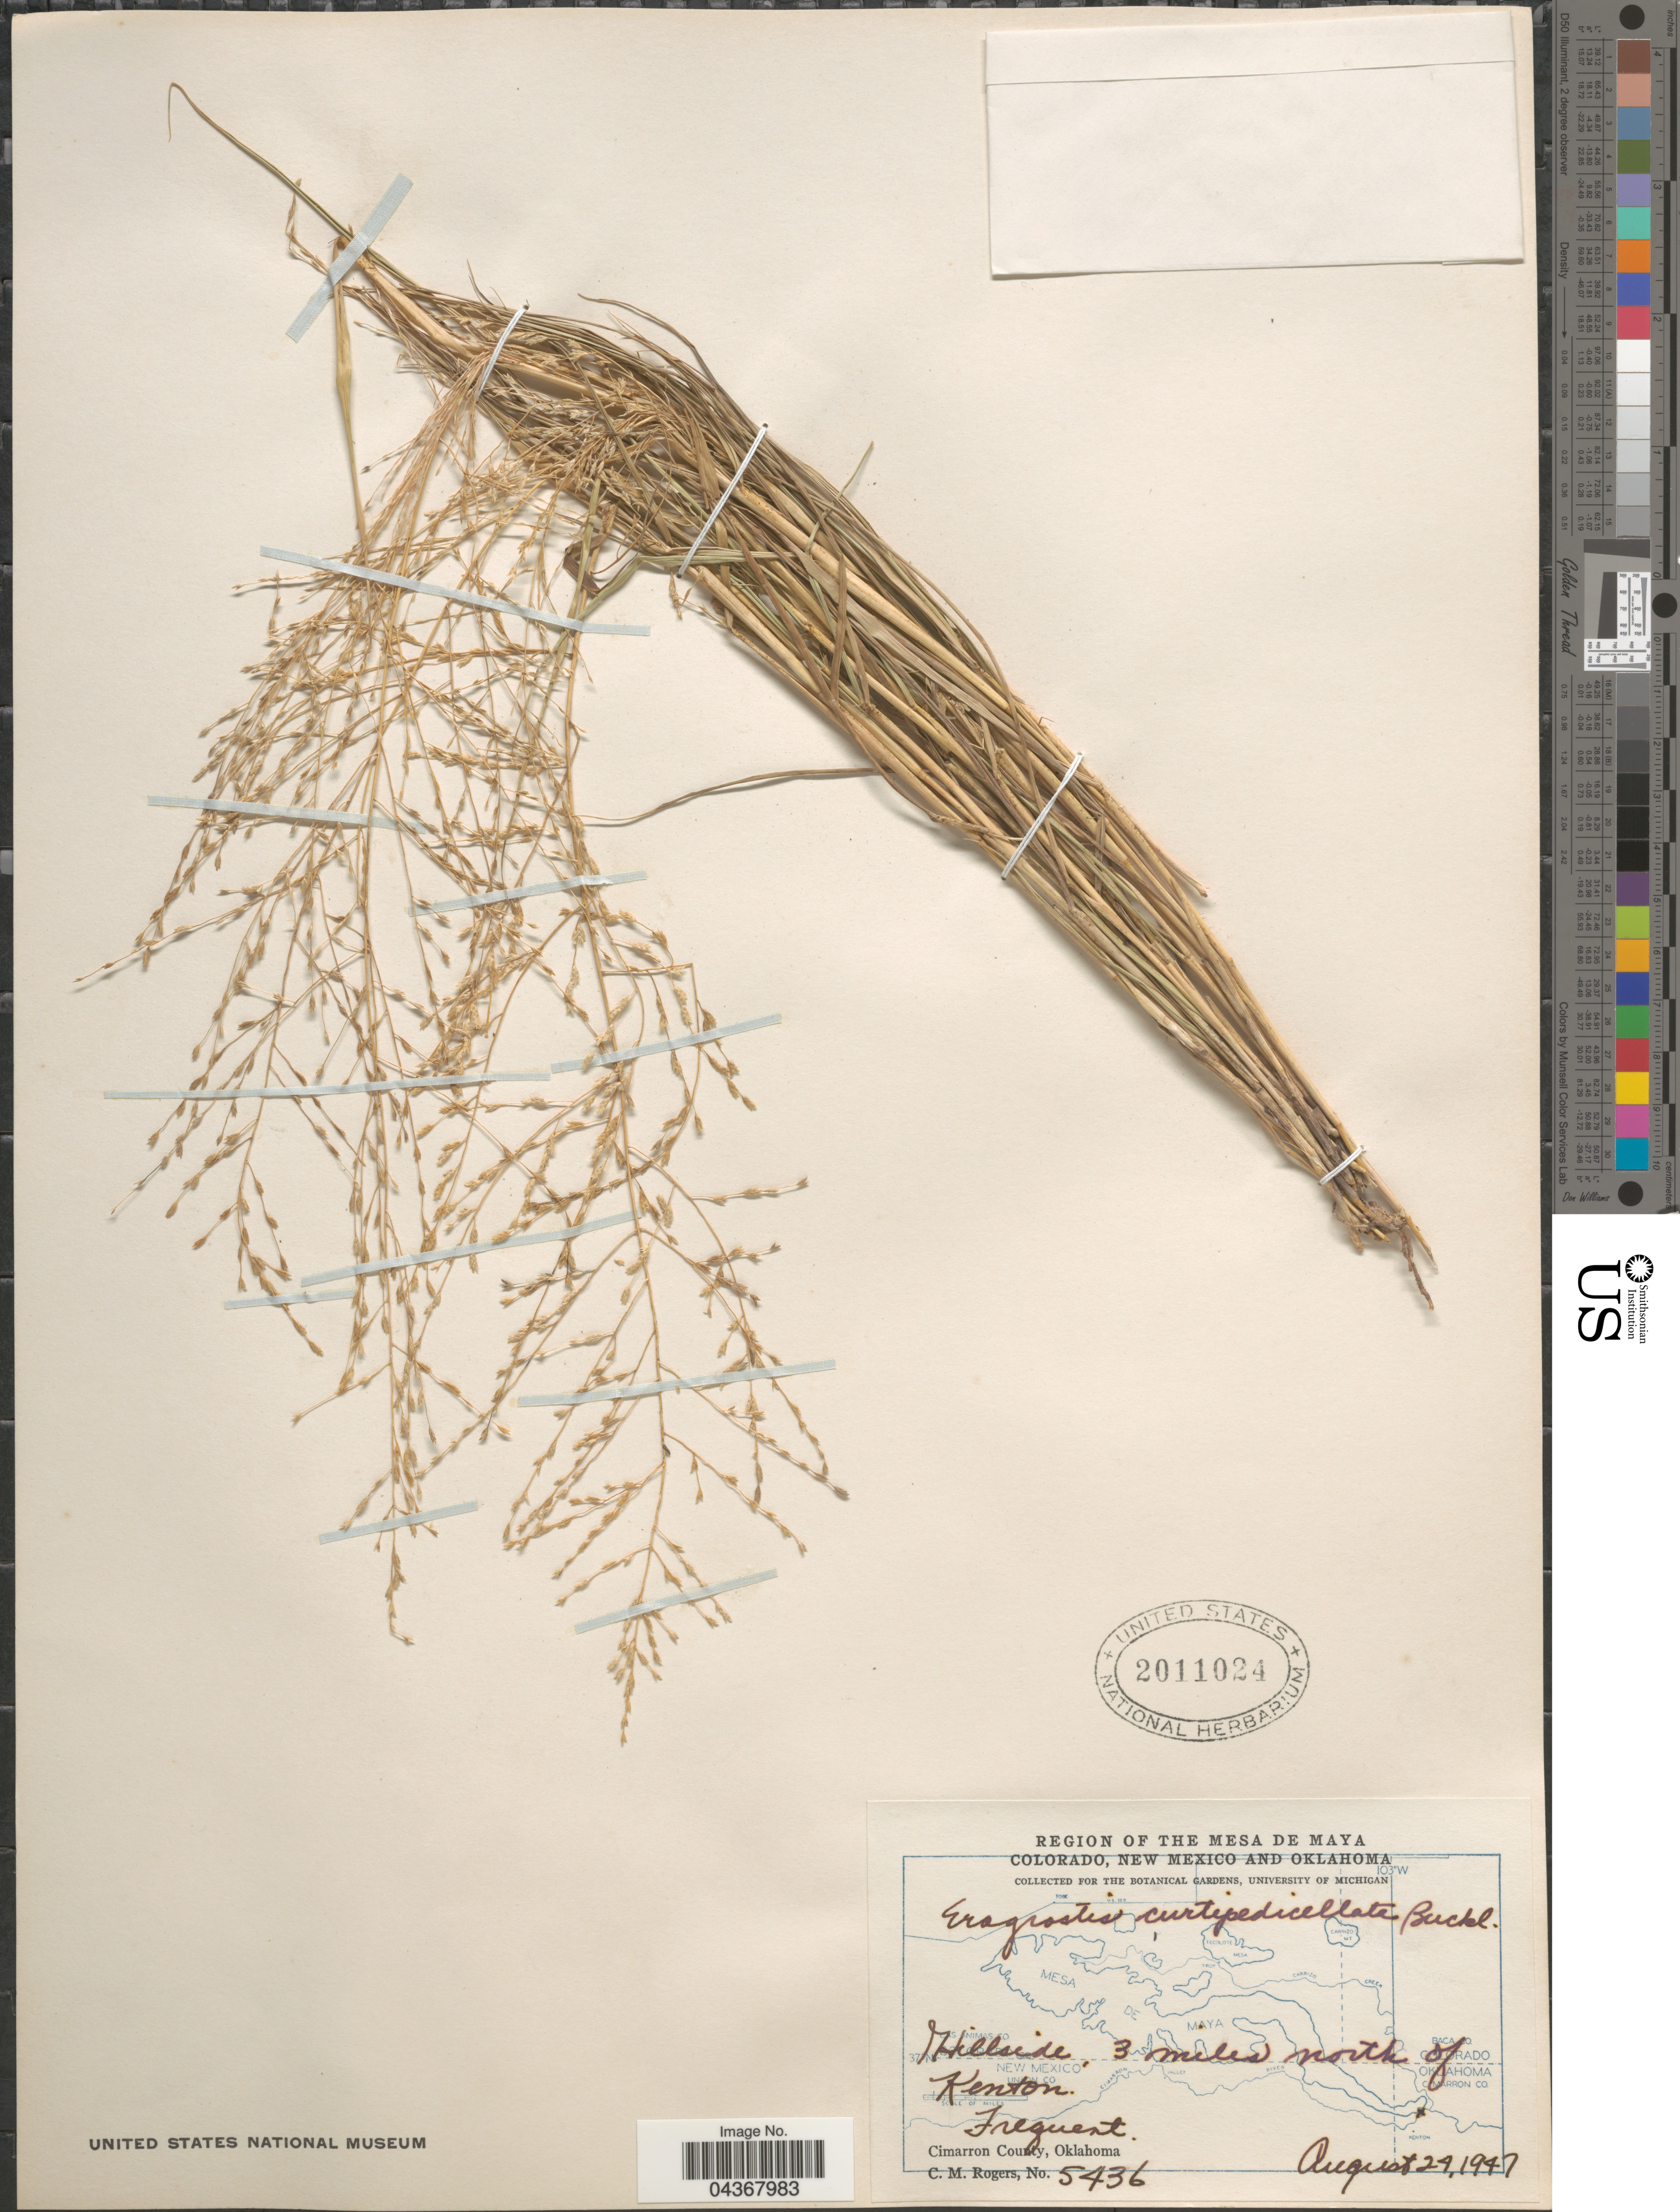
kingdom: Plantae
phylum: Tracheophyta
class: Liliopsida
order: Poales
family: Poaceae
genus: Eragrostis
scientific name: Eragrostis curtipedicellata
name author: Buckley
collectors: C. M. Rogers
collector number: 5436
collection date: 1947-08-24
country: United States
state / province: Oklahoma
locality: Region of The Mesa de Maya. Hillside, 3 miles north of Kenton. Cimarron County.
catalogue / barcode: US 2011024